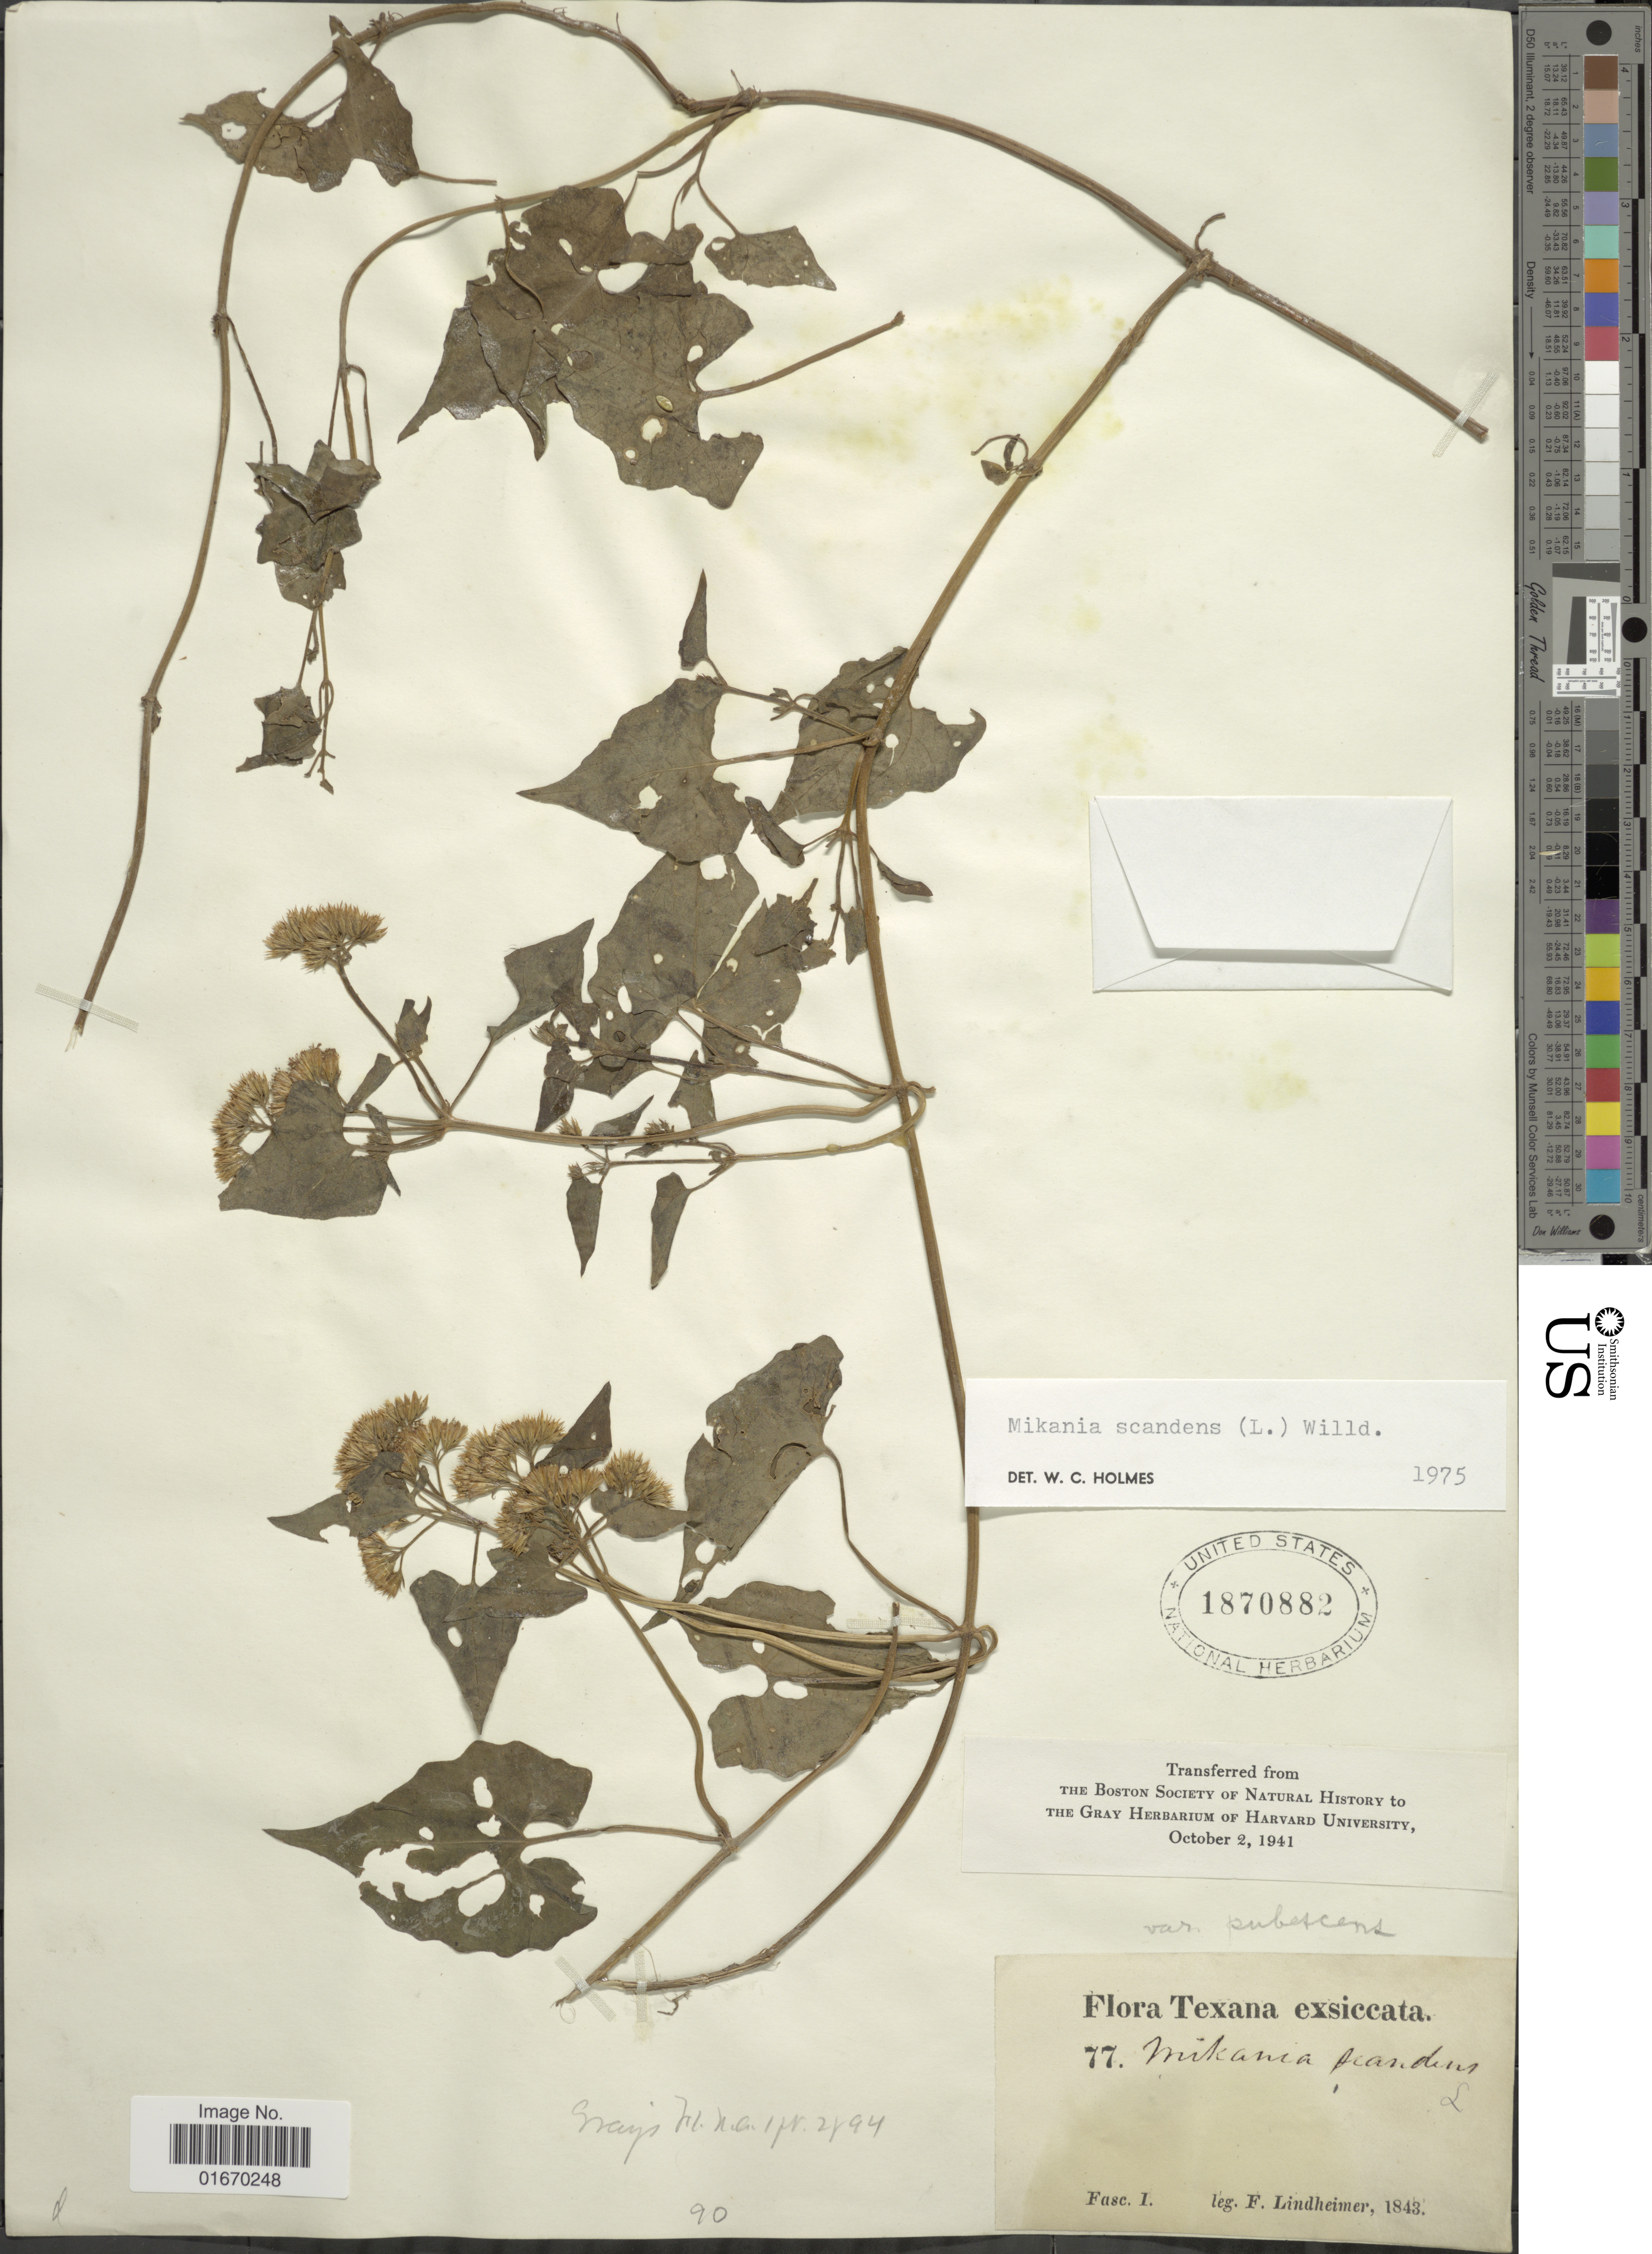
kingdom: Plantae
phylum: Tracheophyta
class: Magnoliopsida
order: Asterales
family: Asteraceae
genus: Mikania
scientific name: Mikania scandens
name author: (L.) Willd.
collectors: F. Lindheimer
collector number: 77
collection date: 1843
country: United States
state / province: Texas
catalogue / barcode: US 1870882